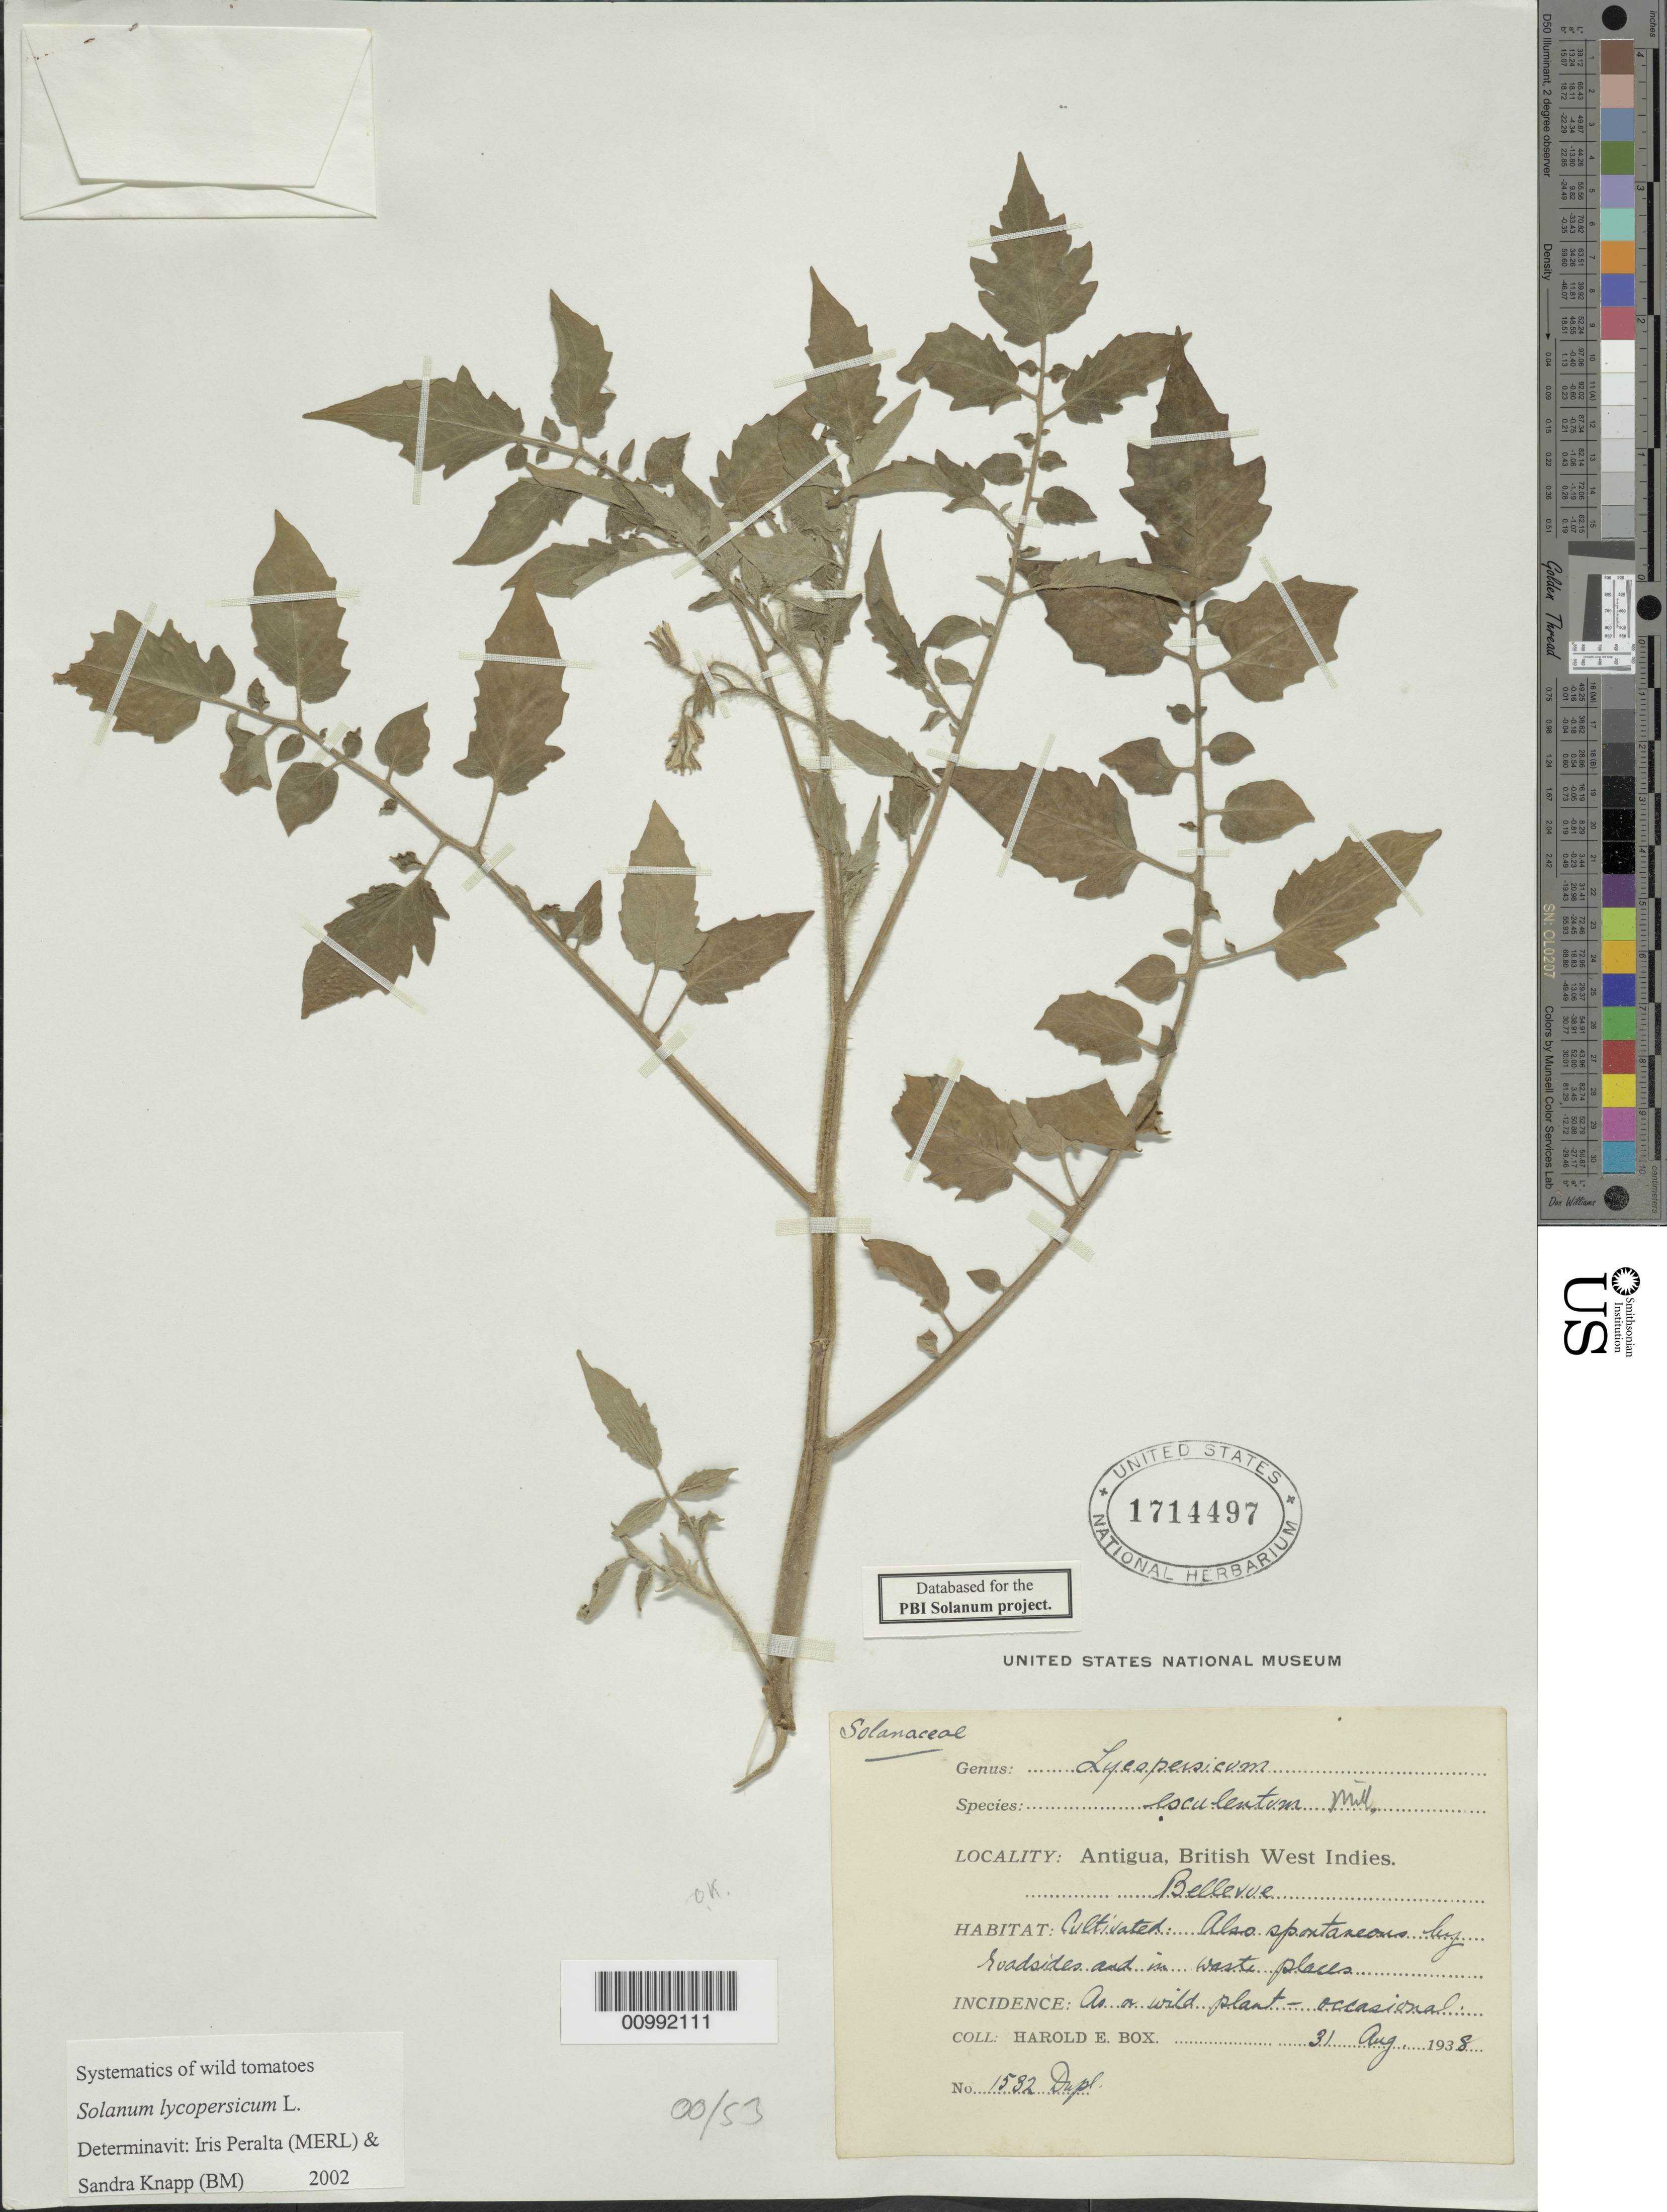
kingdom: Plantae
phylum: Tracheophyta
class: Magnoliopsida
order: Solanales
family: Solanaceae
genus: Solanum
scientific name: Solanum lycopersicum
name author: L.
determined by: Peralta, Iris E.; Knapp, S. D.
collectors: H. E. Box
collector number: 1532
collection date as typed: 31 Aug 1938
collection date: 1938-08-31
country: Antigua and Barbuda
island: Antigua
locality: Antigua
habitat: plh: cultivated, also spontaneous by raodsides and in waste places;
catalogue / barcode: US 1714497